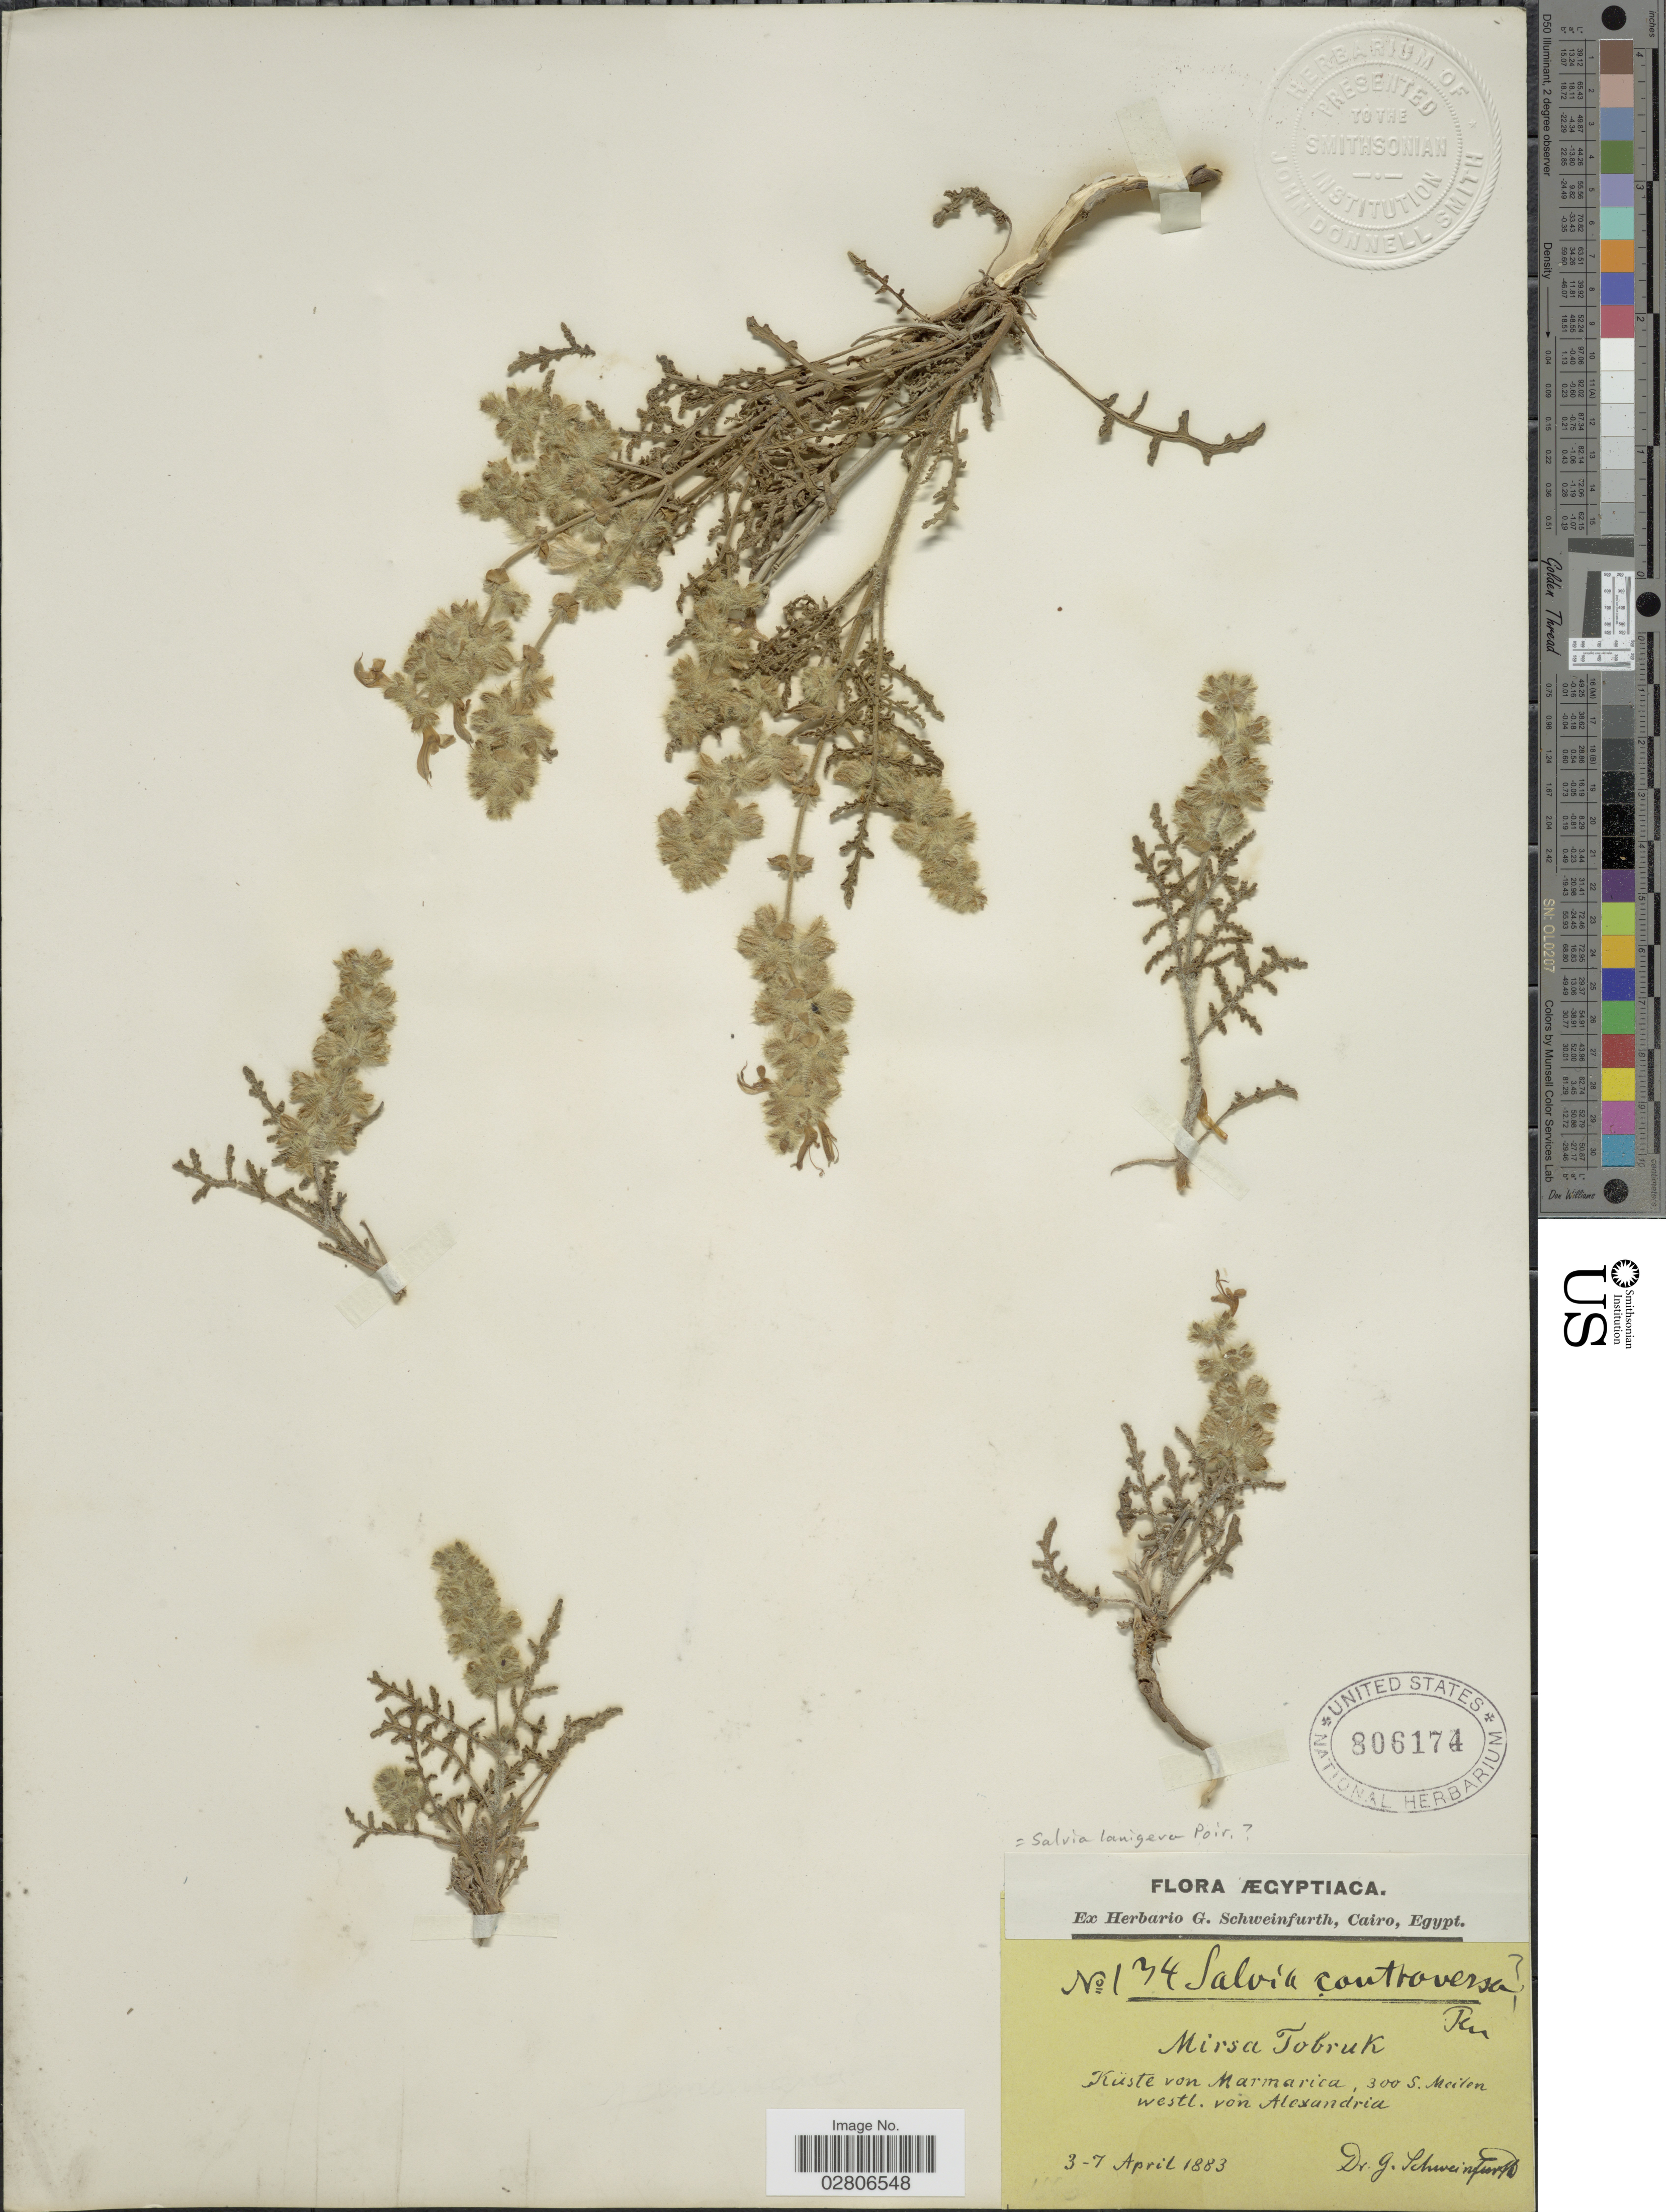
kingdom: Plantae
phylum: Tracheophyta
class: Magnoliopsida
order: Lamiales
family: Lamiaceae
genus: Salvia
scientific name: Salvia lanigera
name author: Poir.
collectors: G. A. Schweinfurth (herbarium)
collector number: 134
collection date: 1883-04-03/1883-04-07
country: Egypt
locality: Mirsa Tobruk, Küste von Marmarica, 300 S. Meilen westl. von Alexandria. Ægyptiaca.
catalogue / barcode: US 806174